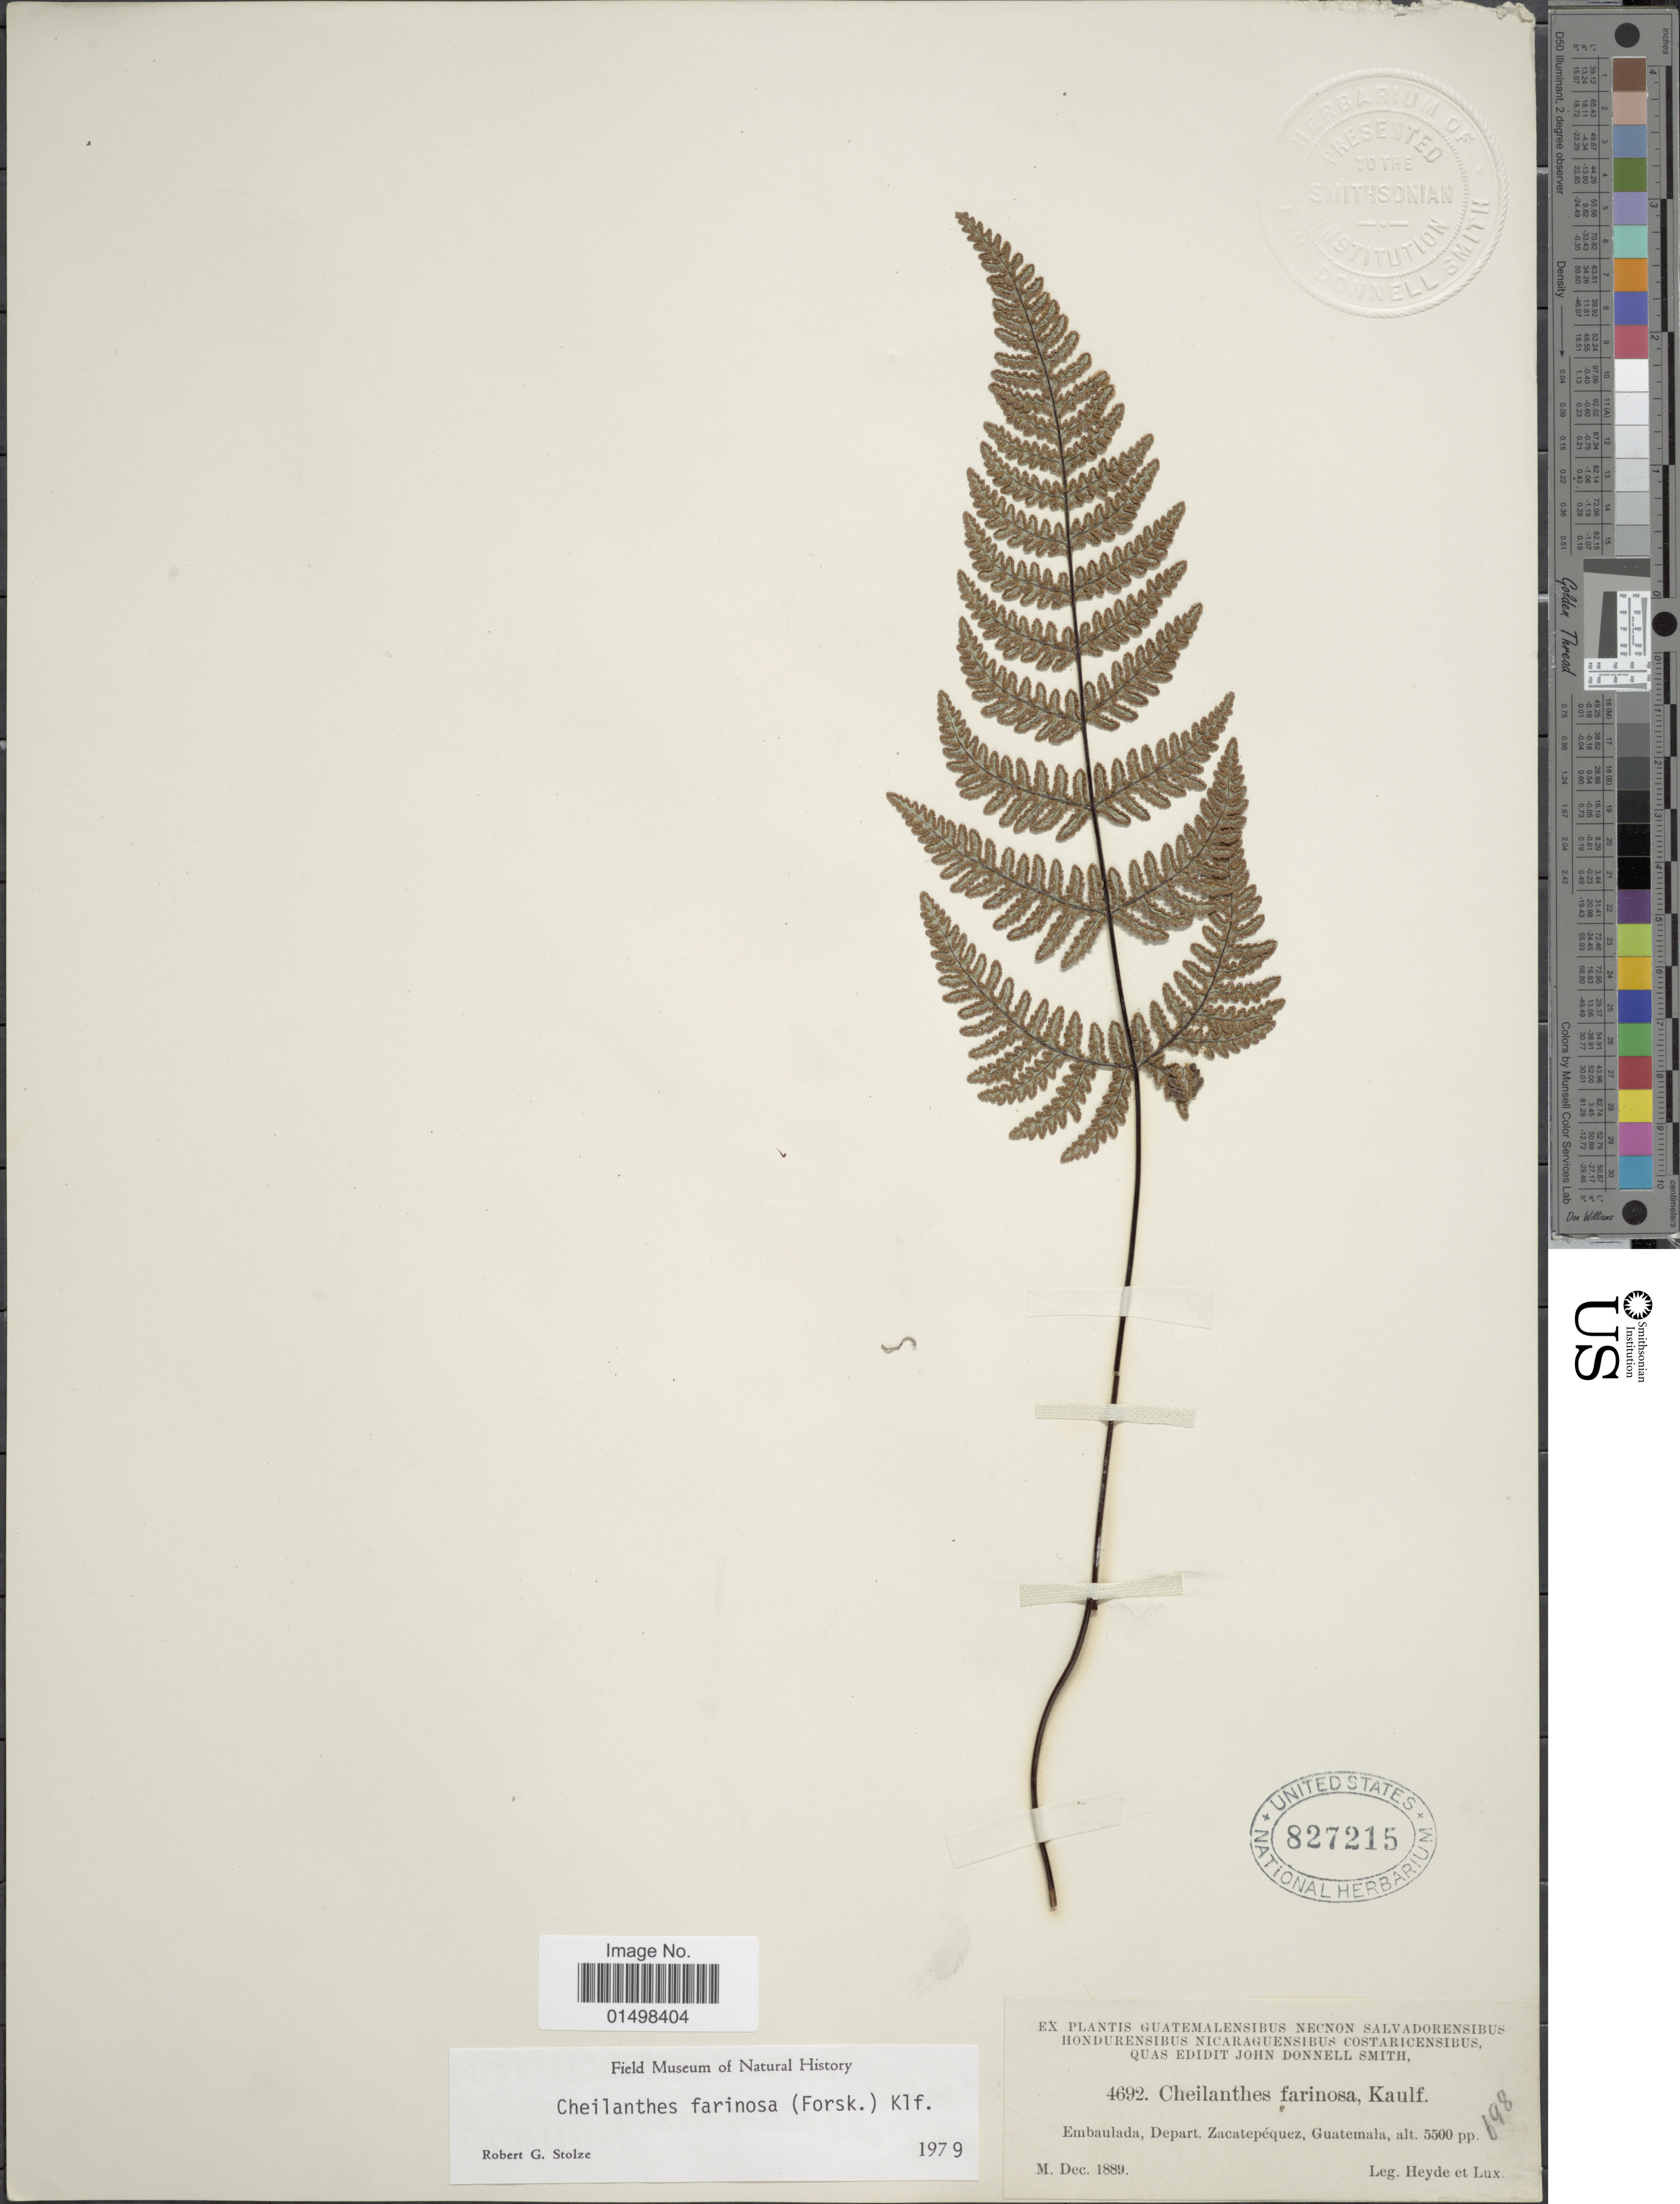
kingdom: Plantae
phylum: Tracheophyta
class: Polypodiopsida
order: Polypodiales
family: Pteridaceae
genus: Aleuritopteris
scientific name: Aleuritopteris farinosa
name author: (Forssk.) Fée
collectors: Heyde & Lux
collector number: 4692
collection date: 1889-12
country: Guatemala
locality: Embaulada, Depart. Zacatepequez.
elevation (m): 1676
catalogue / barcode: US 827215